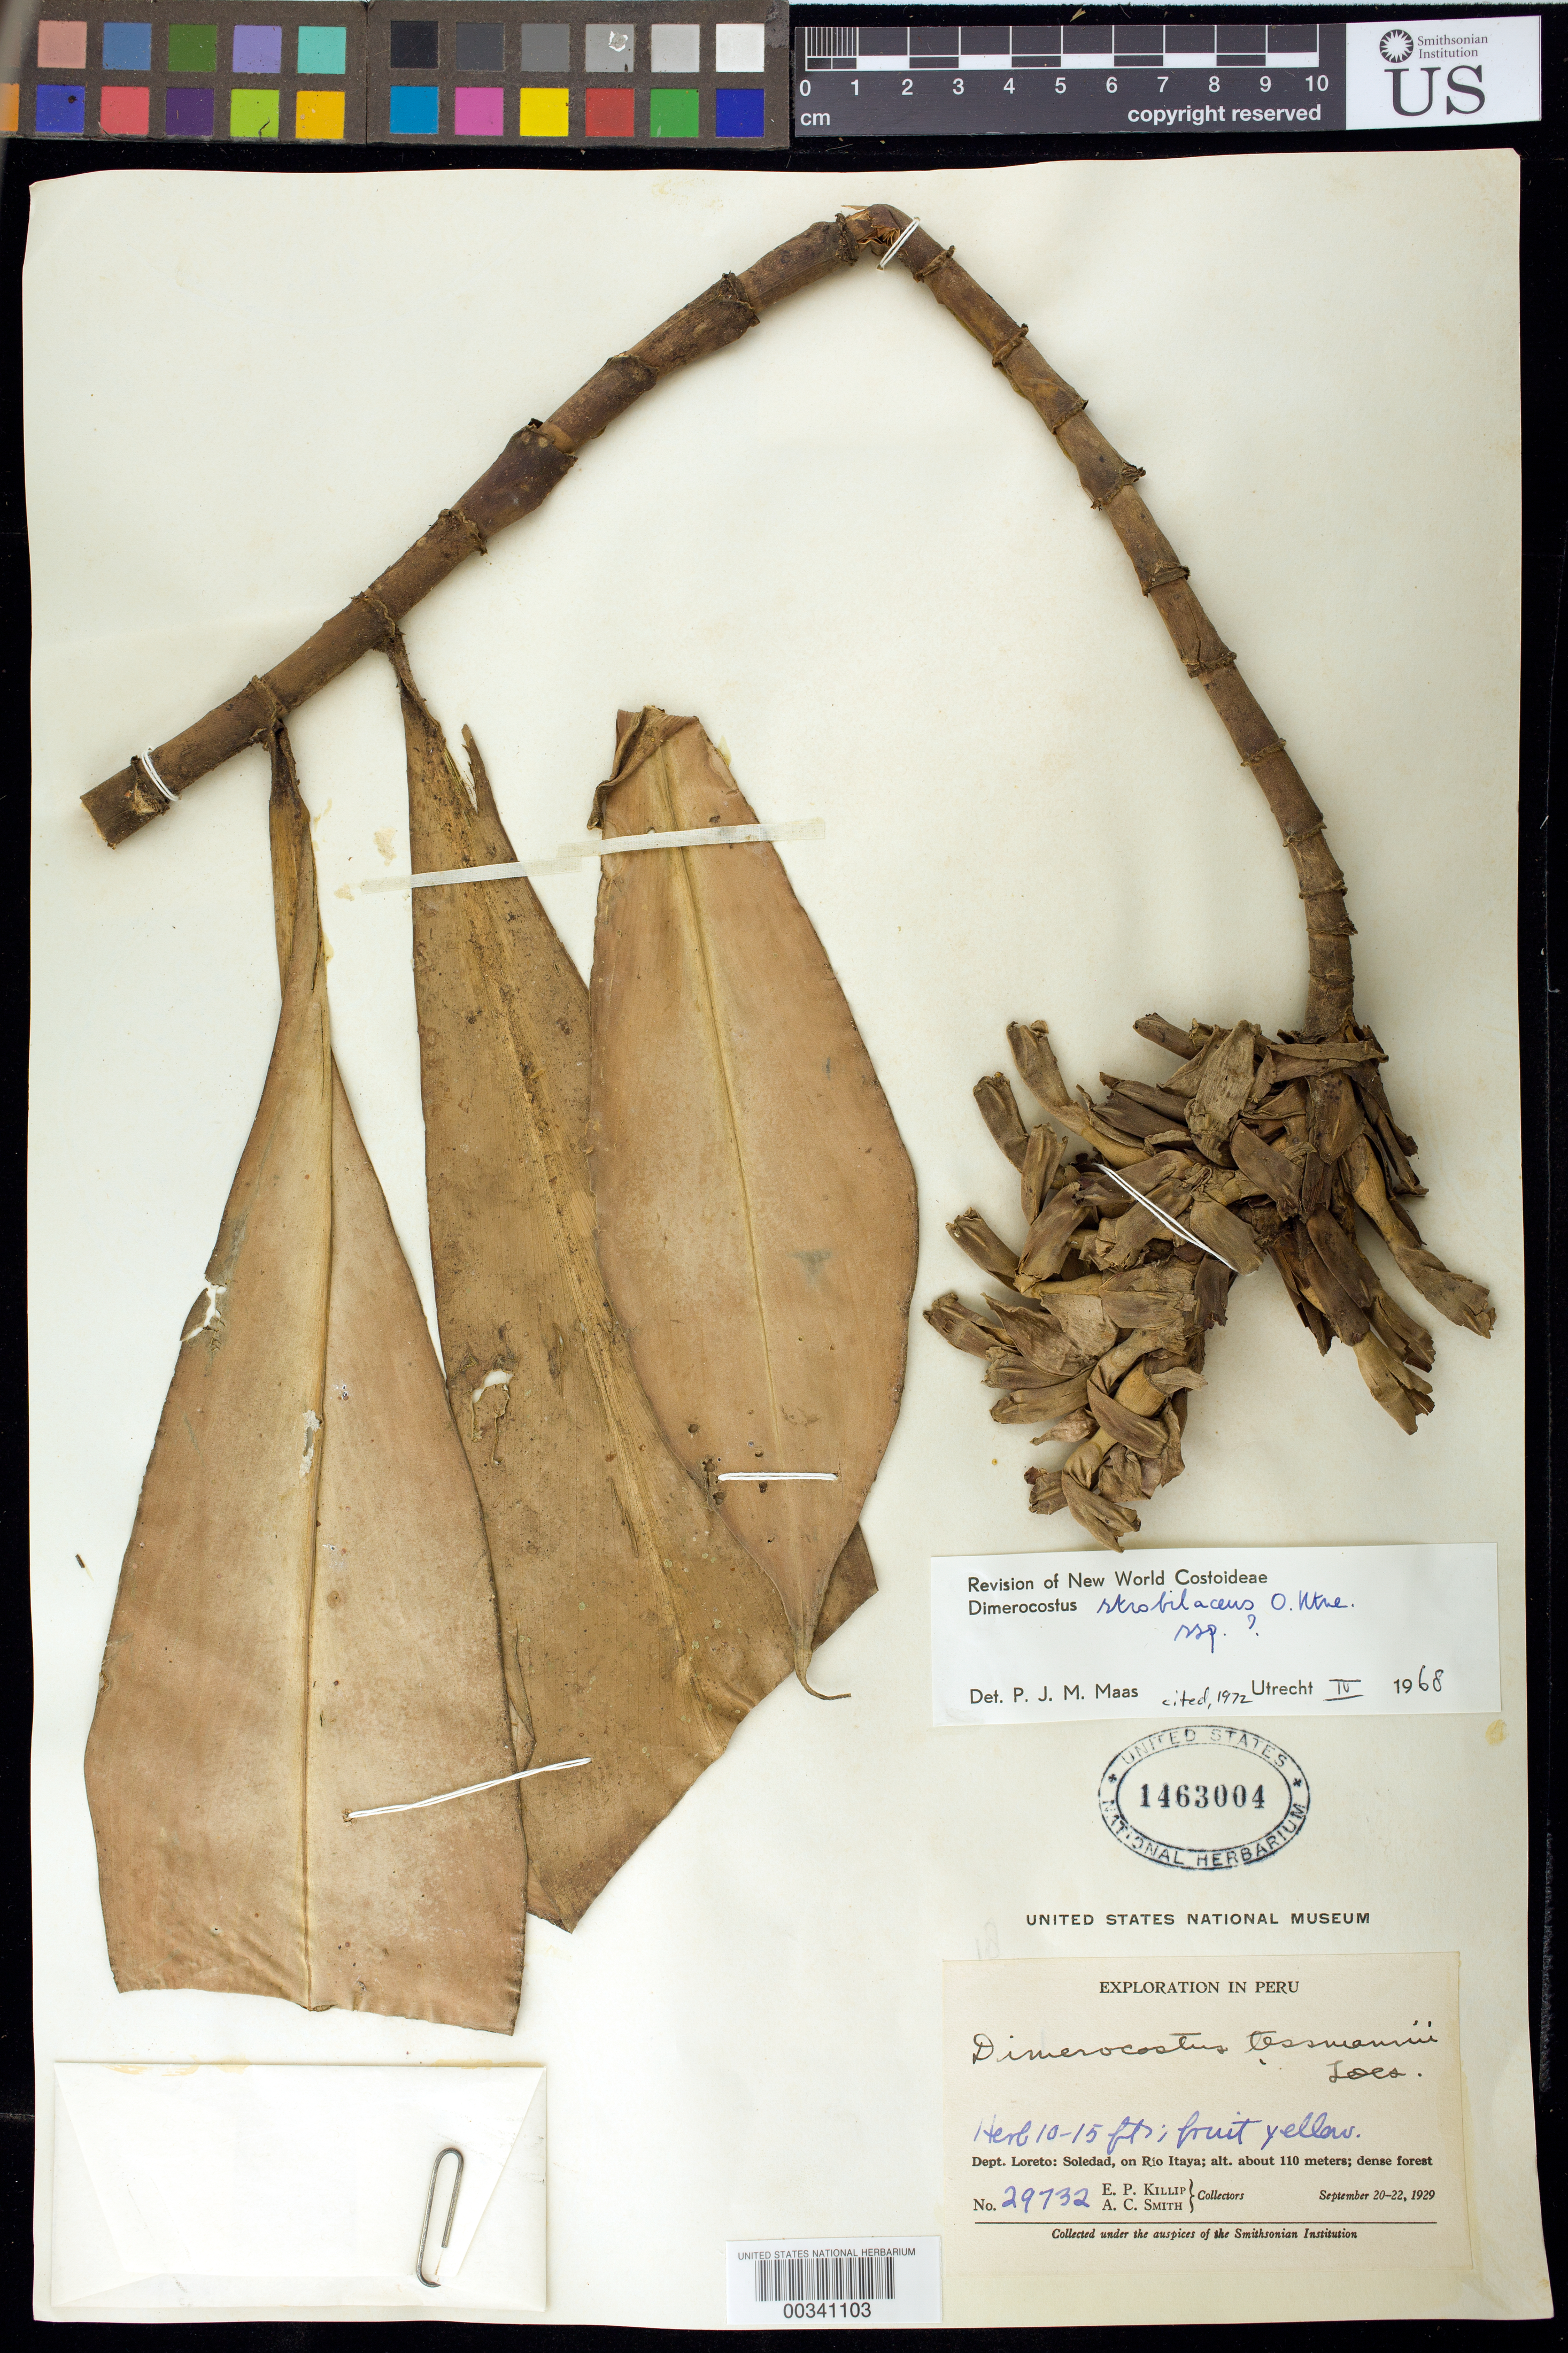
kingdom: Plantae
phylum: Tracheophyta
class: Liliopsida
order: Zingiberales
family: Costaceae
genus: Dimerocostus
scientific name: Dimerocostus gutierrezii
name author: Kuntze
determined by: Maas, Paul J. M.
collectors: E. P. Killip & A. C. Smith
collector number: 29732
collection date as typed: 20 Sep 1929 to 22 Sep 1929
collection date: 1929-09-20/1929-09-22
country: Peru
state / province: Loreto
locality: Soledad, on Rio Itaya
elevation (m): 110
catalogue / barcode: US 1463004